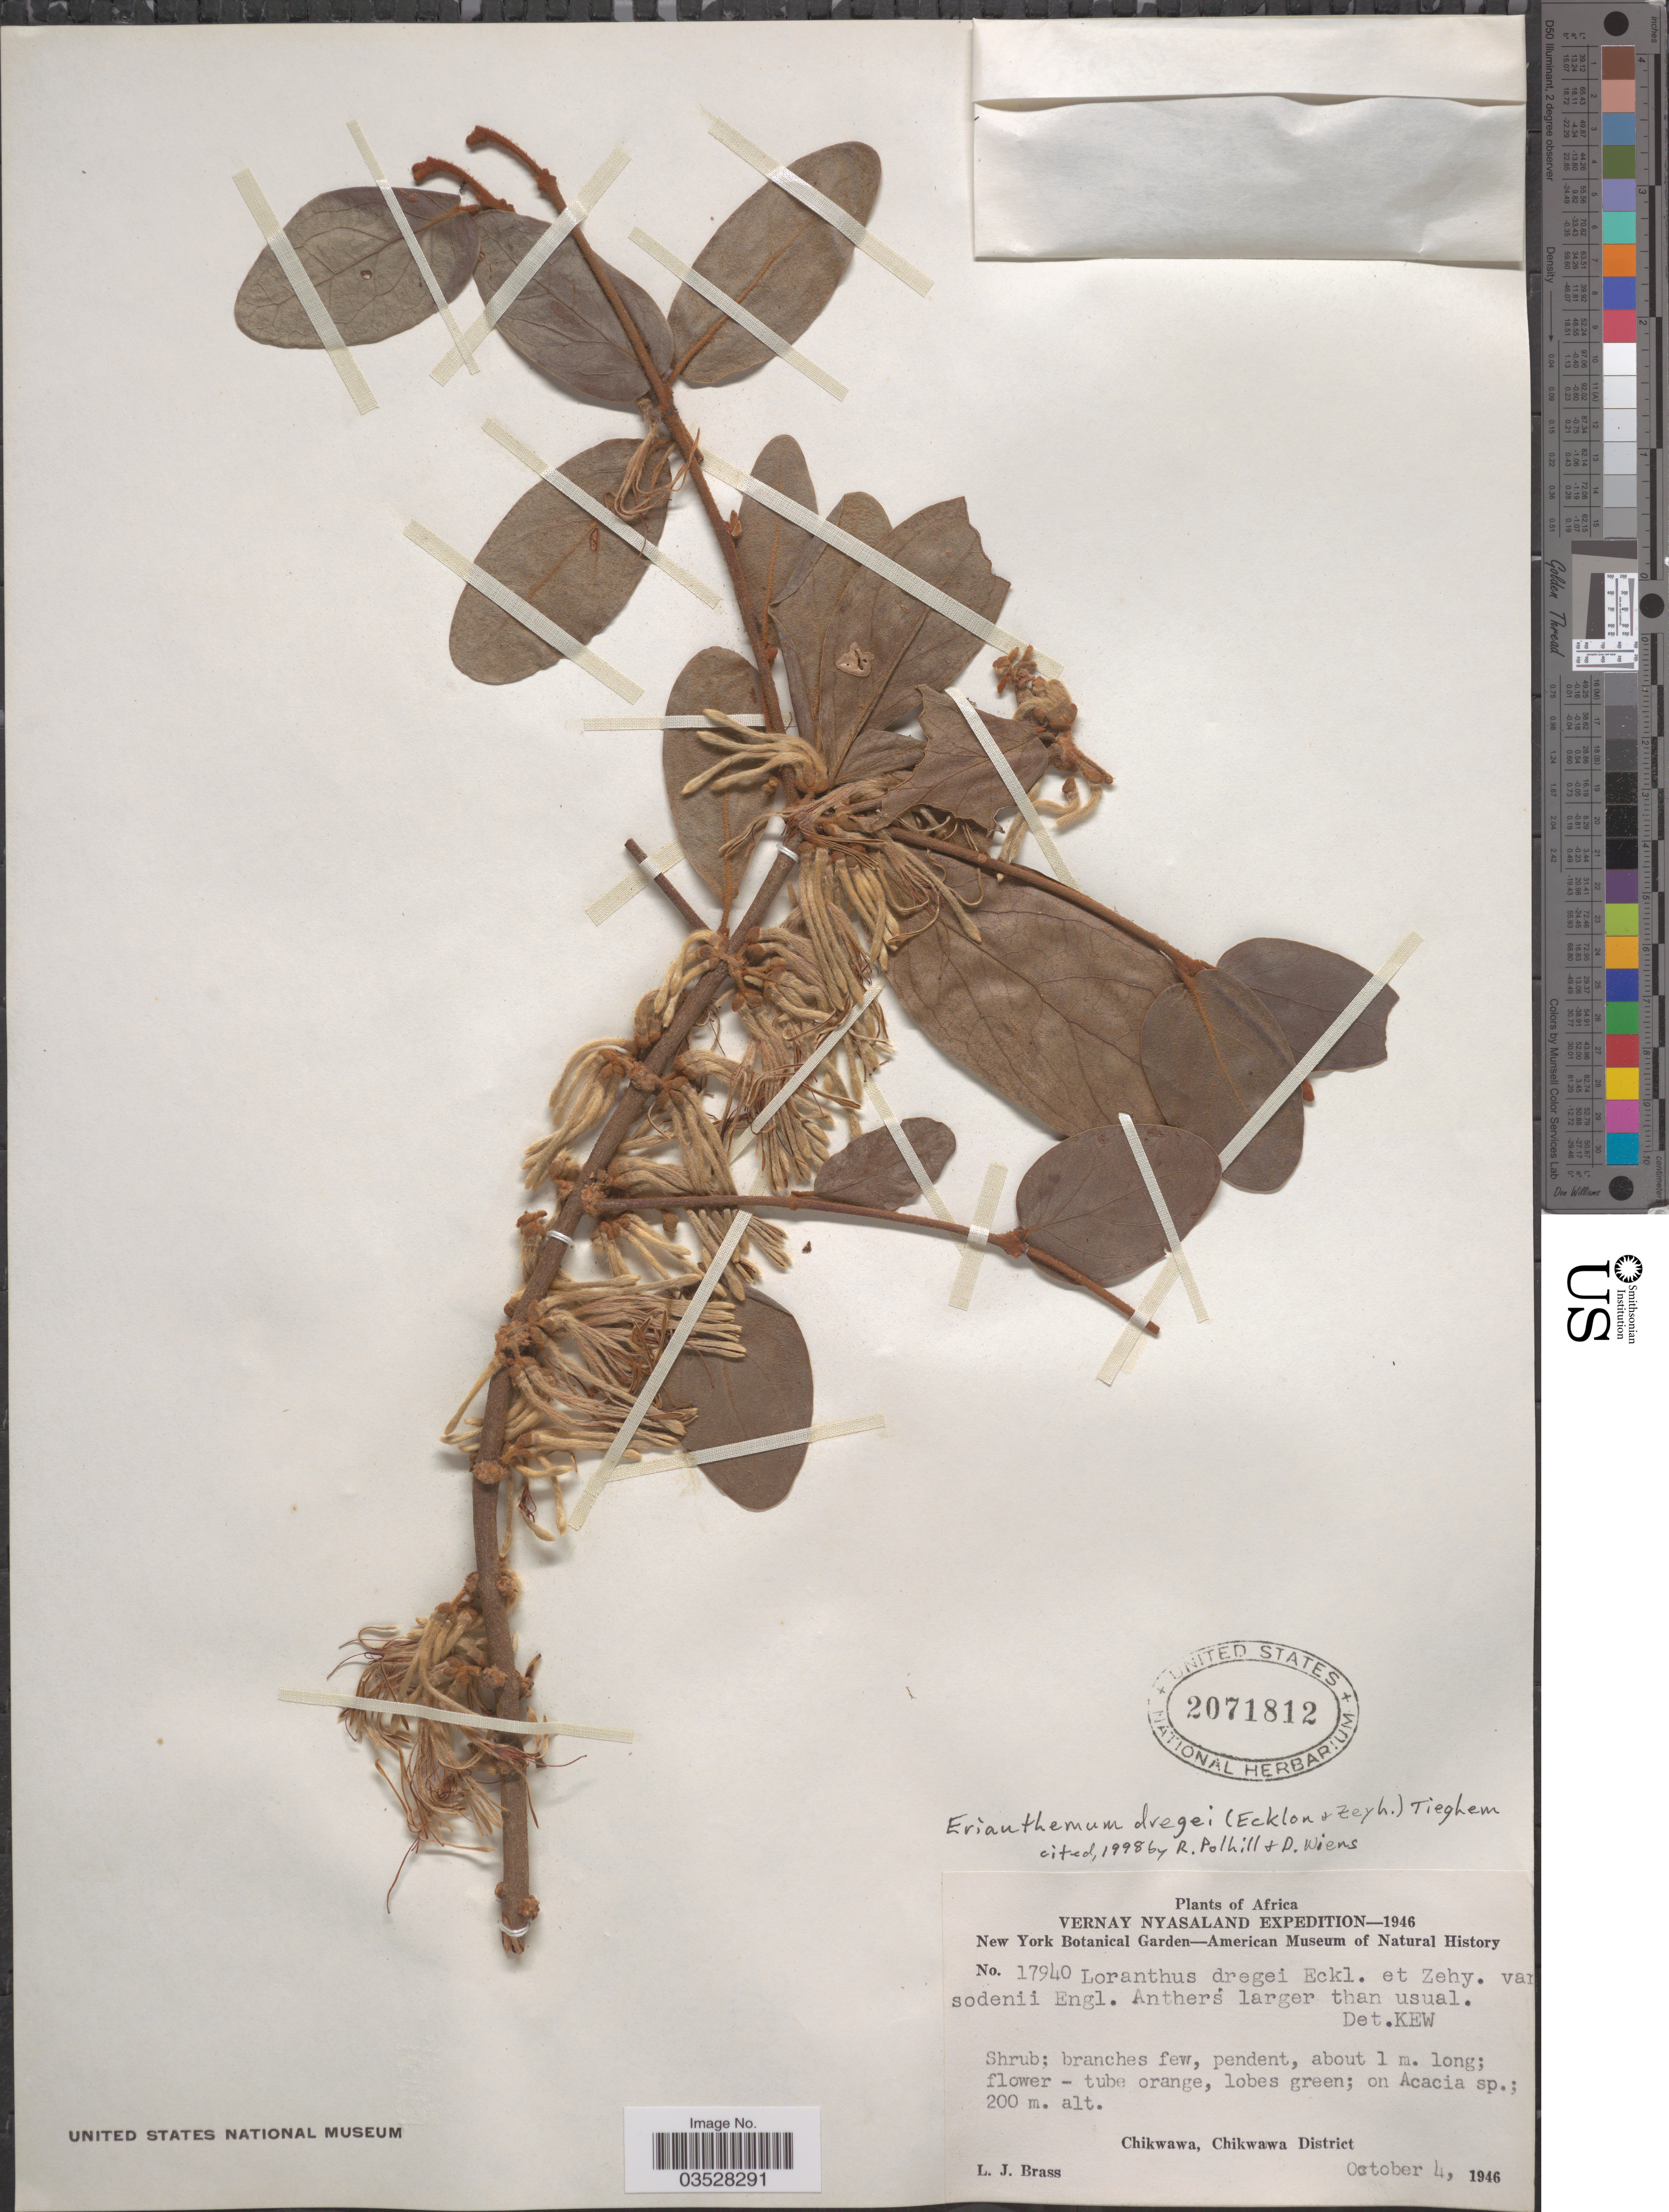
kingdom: Plantae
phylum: Tracheophyta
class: Magnoliopsida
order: Santalales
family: Loranthaceae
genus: Erianthemum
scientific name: Erianthemum dregei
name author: (Eckl. & Zeyh.) Tiegh.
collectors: L. J. Brass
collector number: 17940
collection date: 1946-10-04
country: Malawi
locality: Vernay Nyasaland. Chikwawa, Chikwawa District.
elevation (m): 200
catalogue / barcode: US 2071812